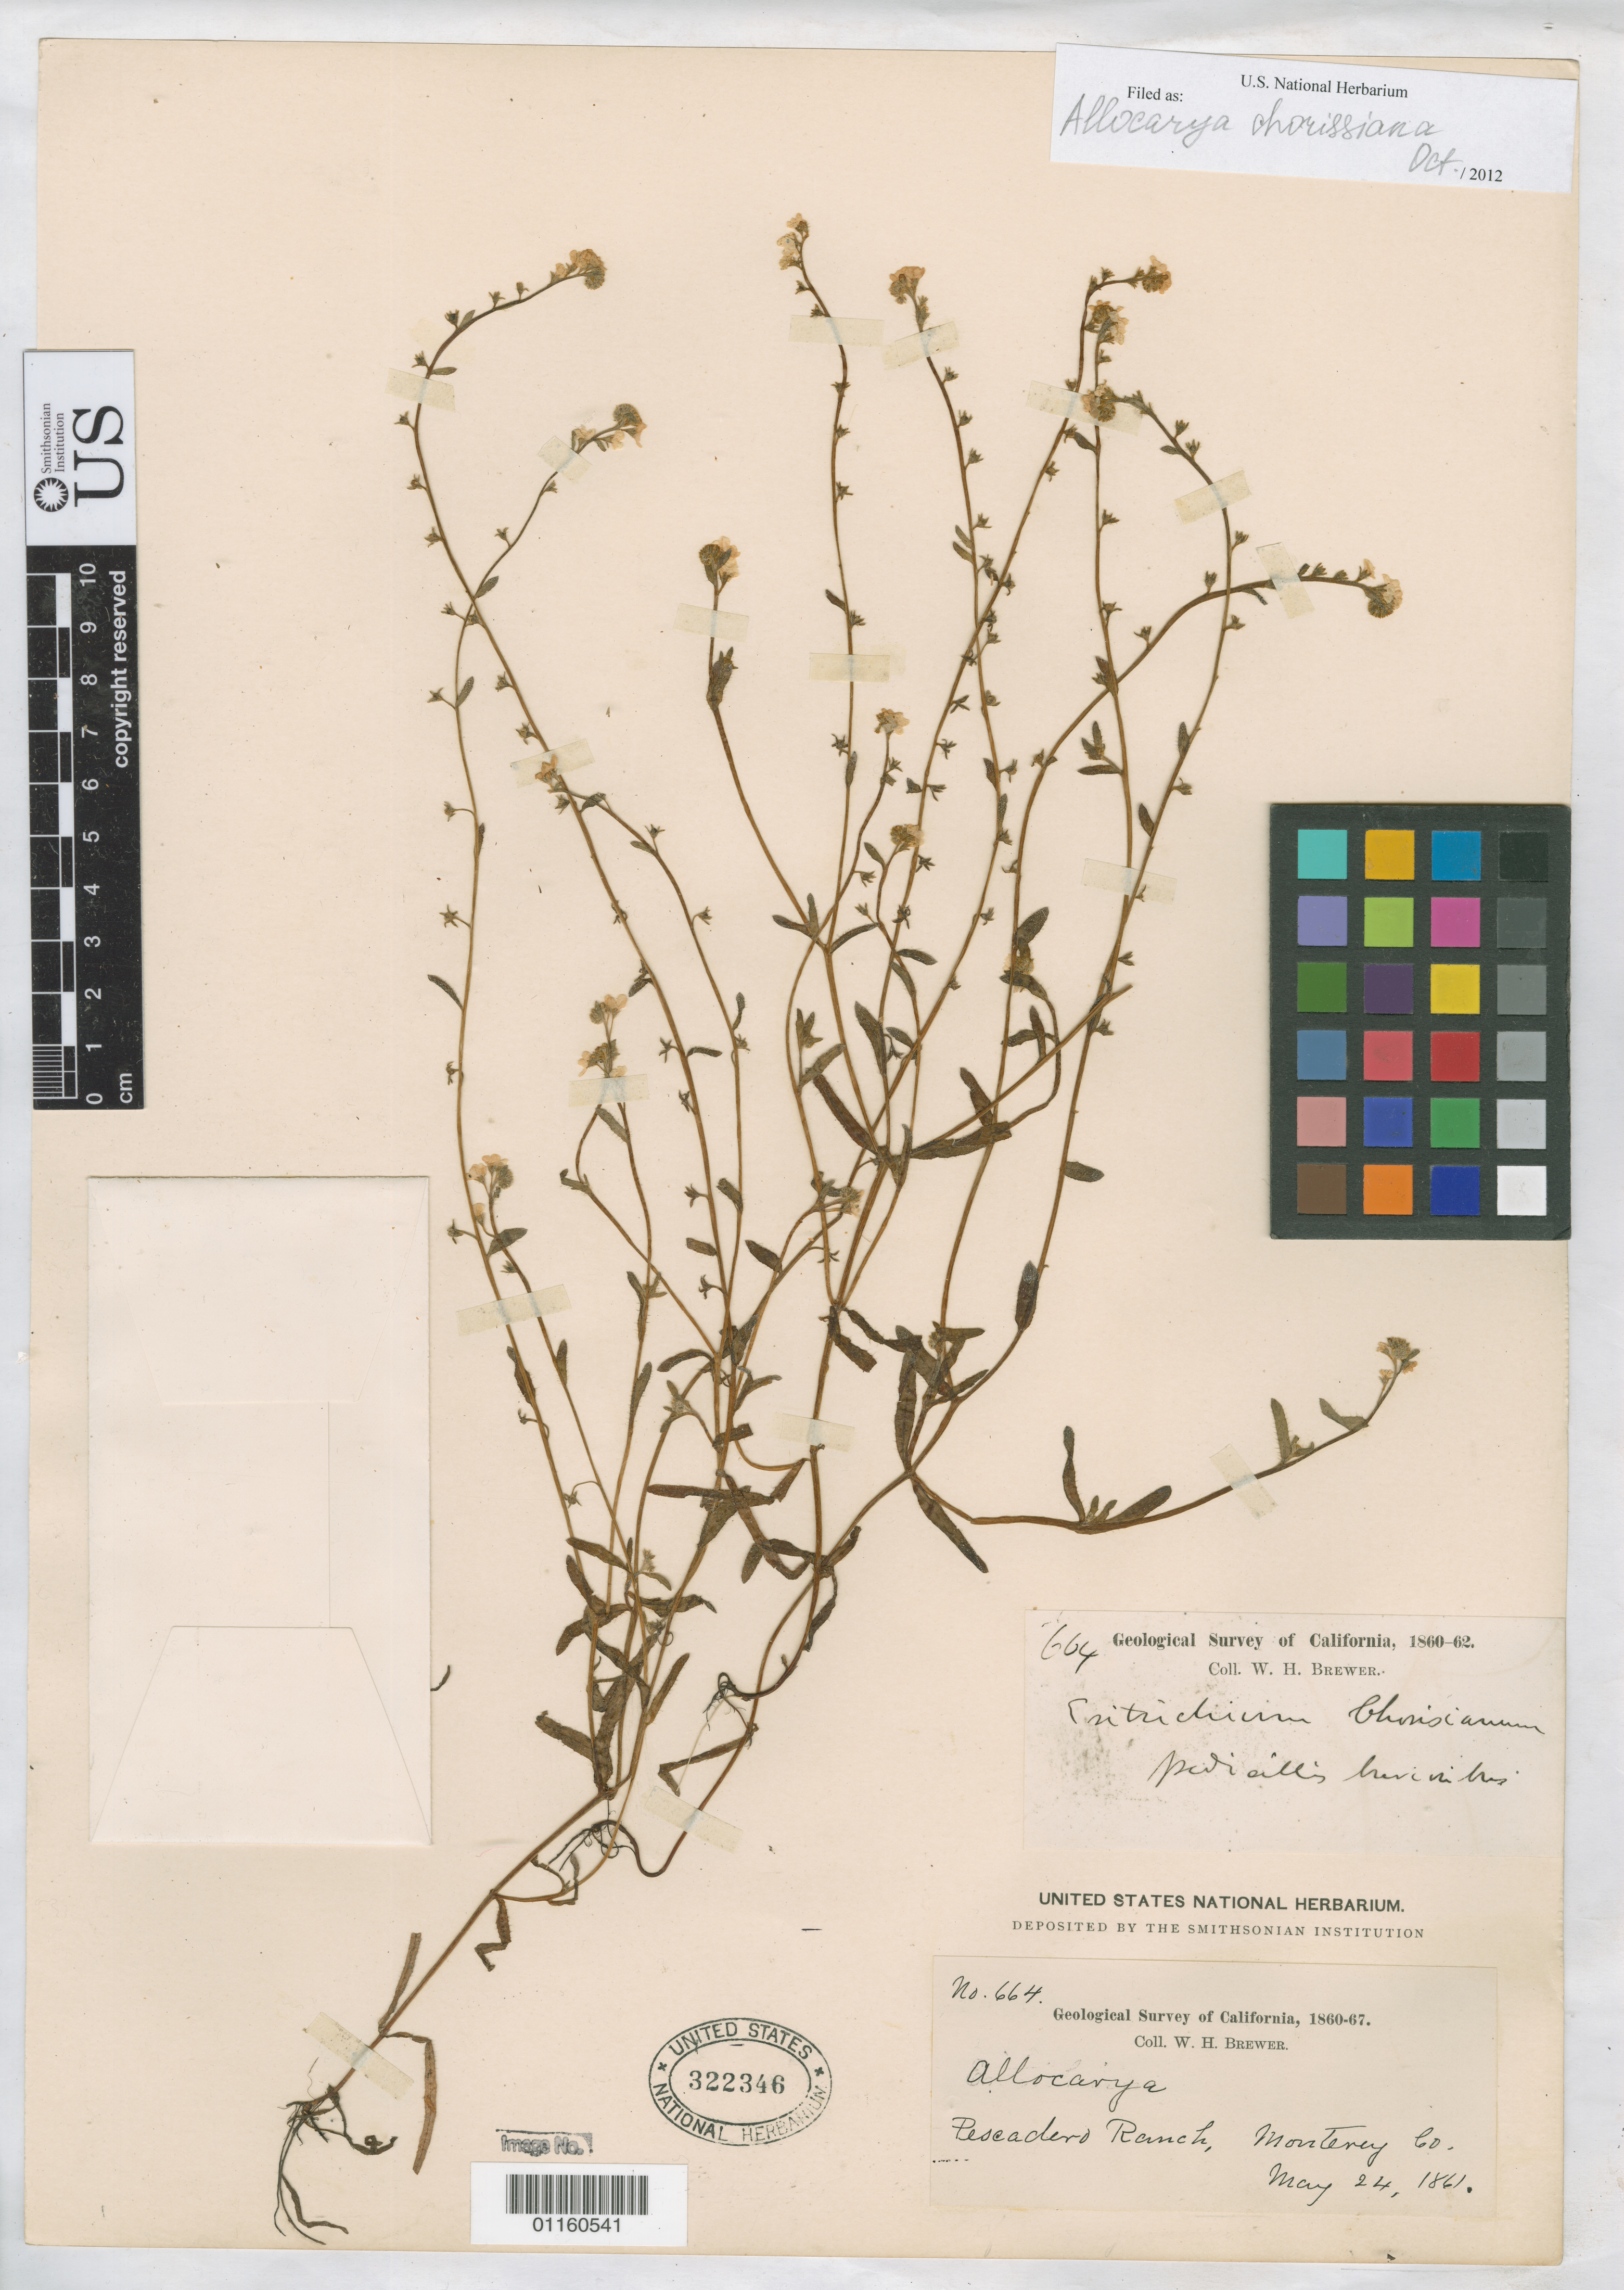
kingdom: Plantae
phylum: Tracheophyta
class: Magnoliopsida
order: Boraginales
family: Boraginaceae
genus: Allocarya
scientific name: Allocarya chorisiana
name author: (Cham. & Schltdl.) Greene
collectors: W. H. Brewer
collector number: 664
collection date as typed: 24 May 1861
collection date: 1861-05-24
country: United States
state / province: California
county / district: Monterey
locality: Pescadero Ranch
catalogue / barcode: US 322346